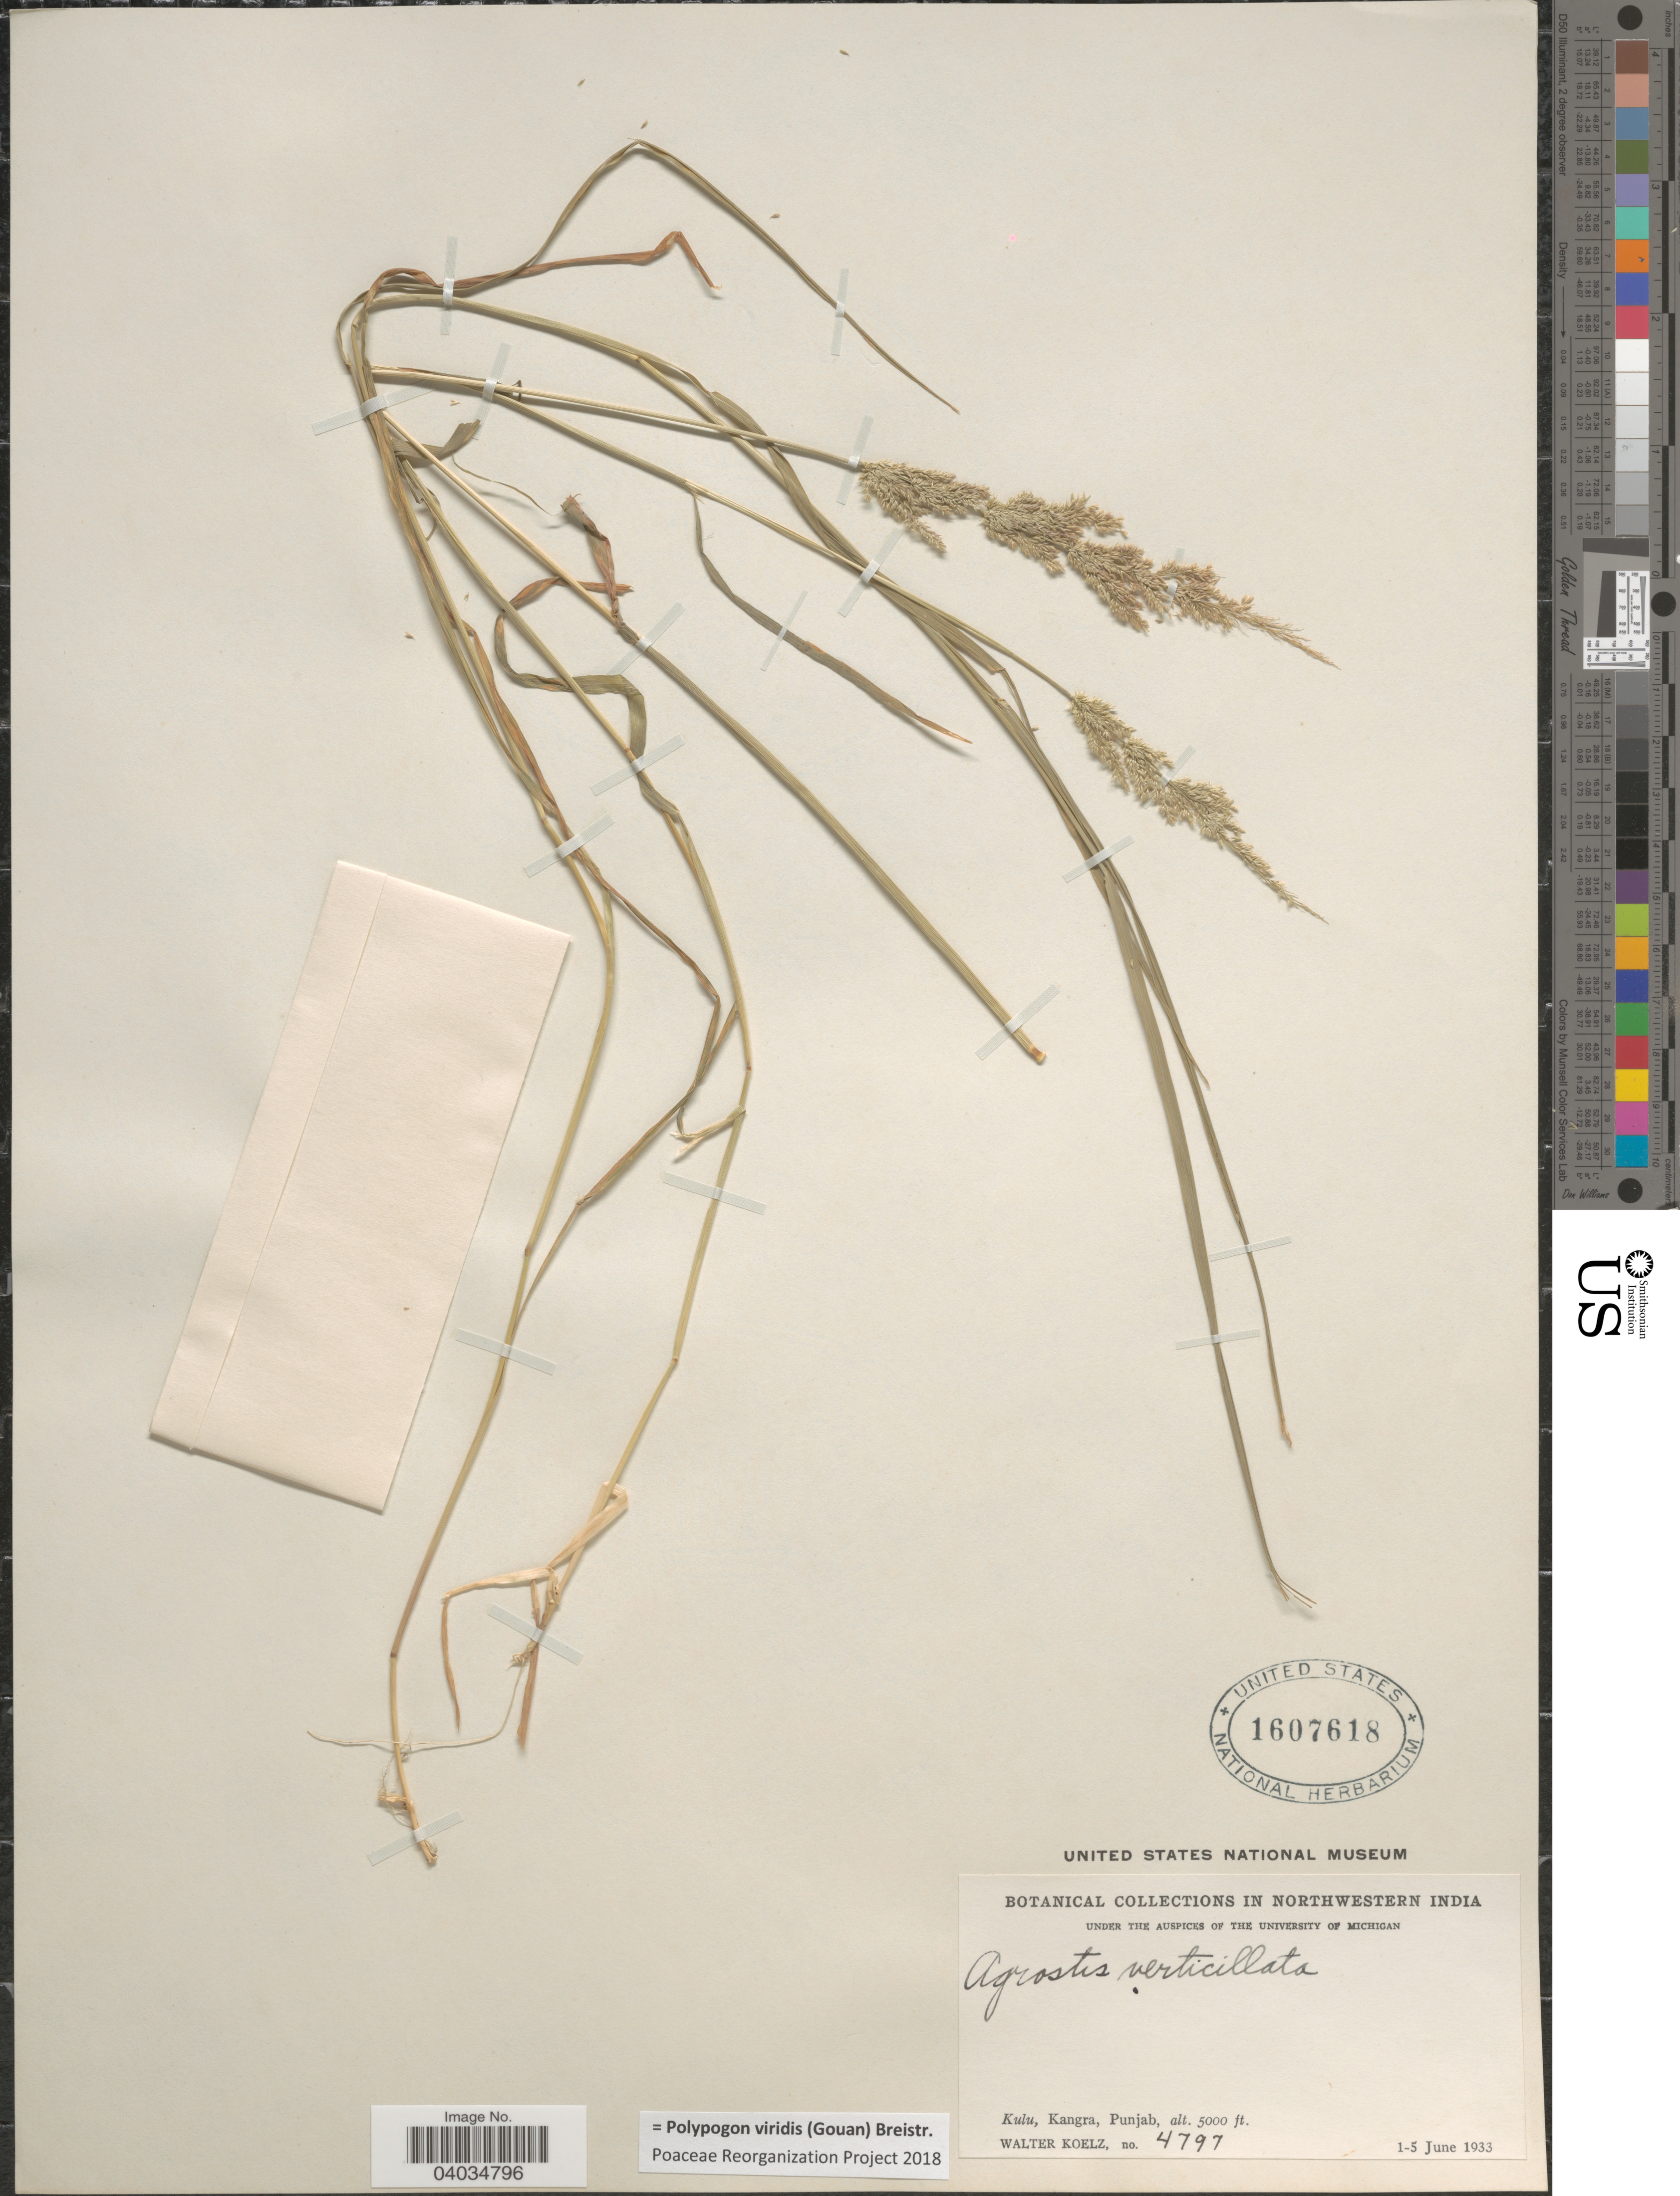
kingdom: Plantae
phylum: Tracheophyta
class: Liliopsida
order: Poales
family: Poaceae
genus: Polypogon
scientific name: Polypogon viridis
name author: (Gouan) Breistroffer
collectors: W. N. Koelz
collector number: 4797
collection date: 1933-06-01/1933-06-05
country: India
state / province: Punjab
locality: Northwestern India. Kulu, Kangra.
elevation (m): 1524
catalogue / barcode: US 1607618